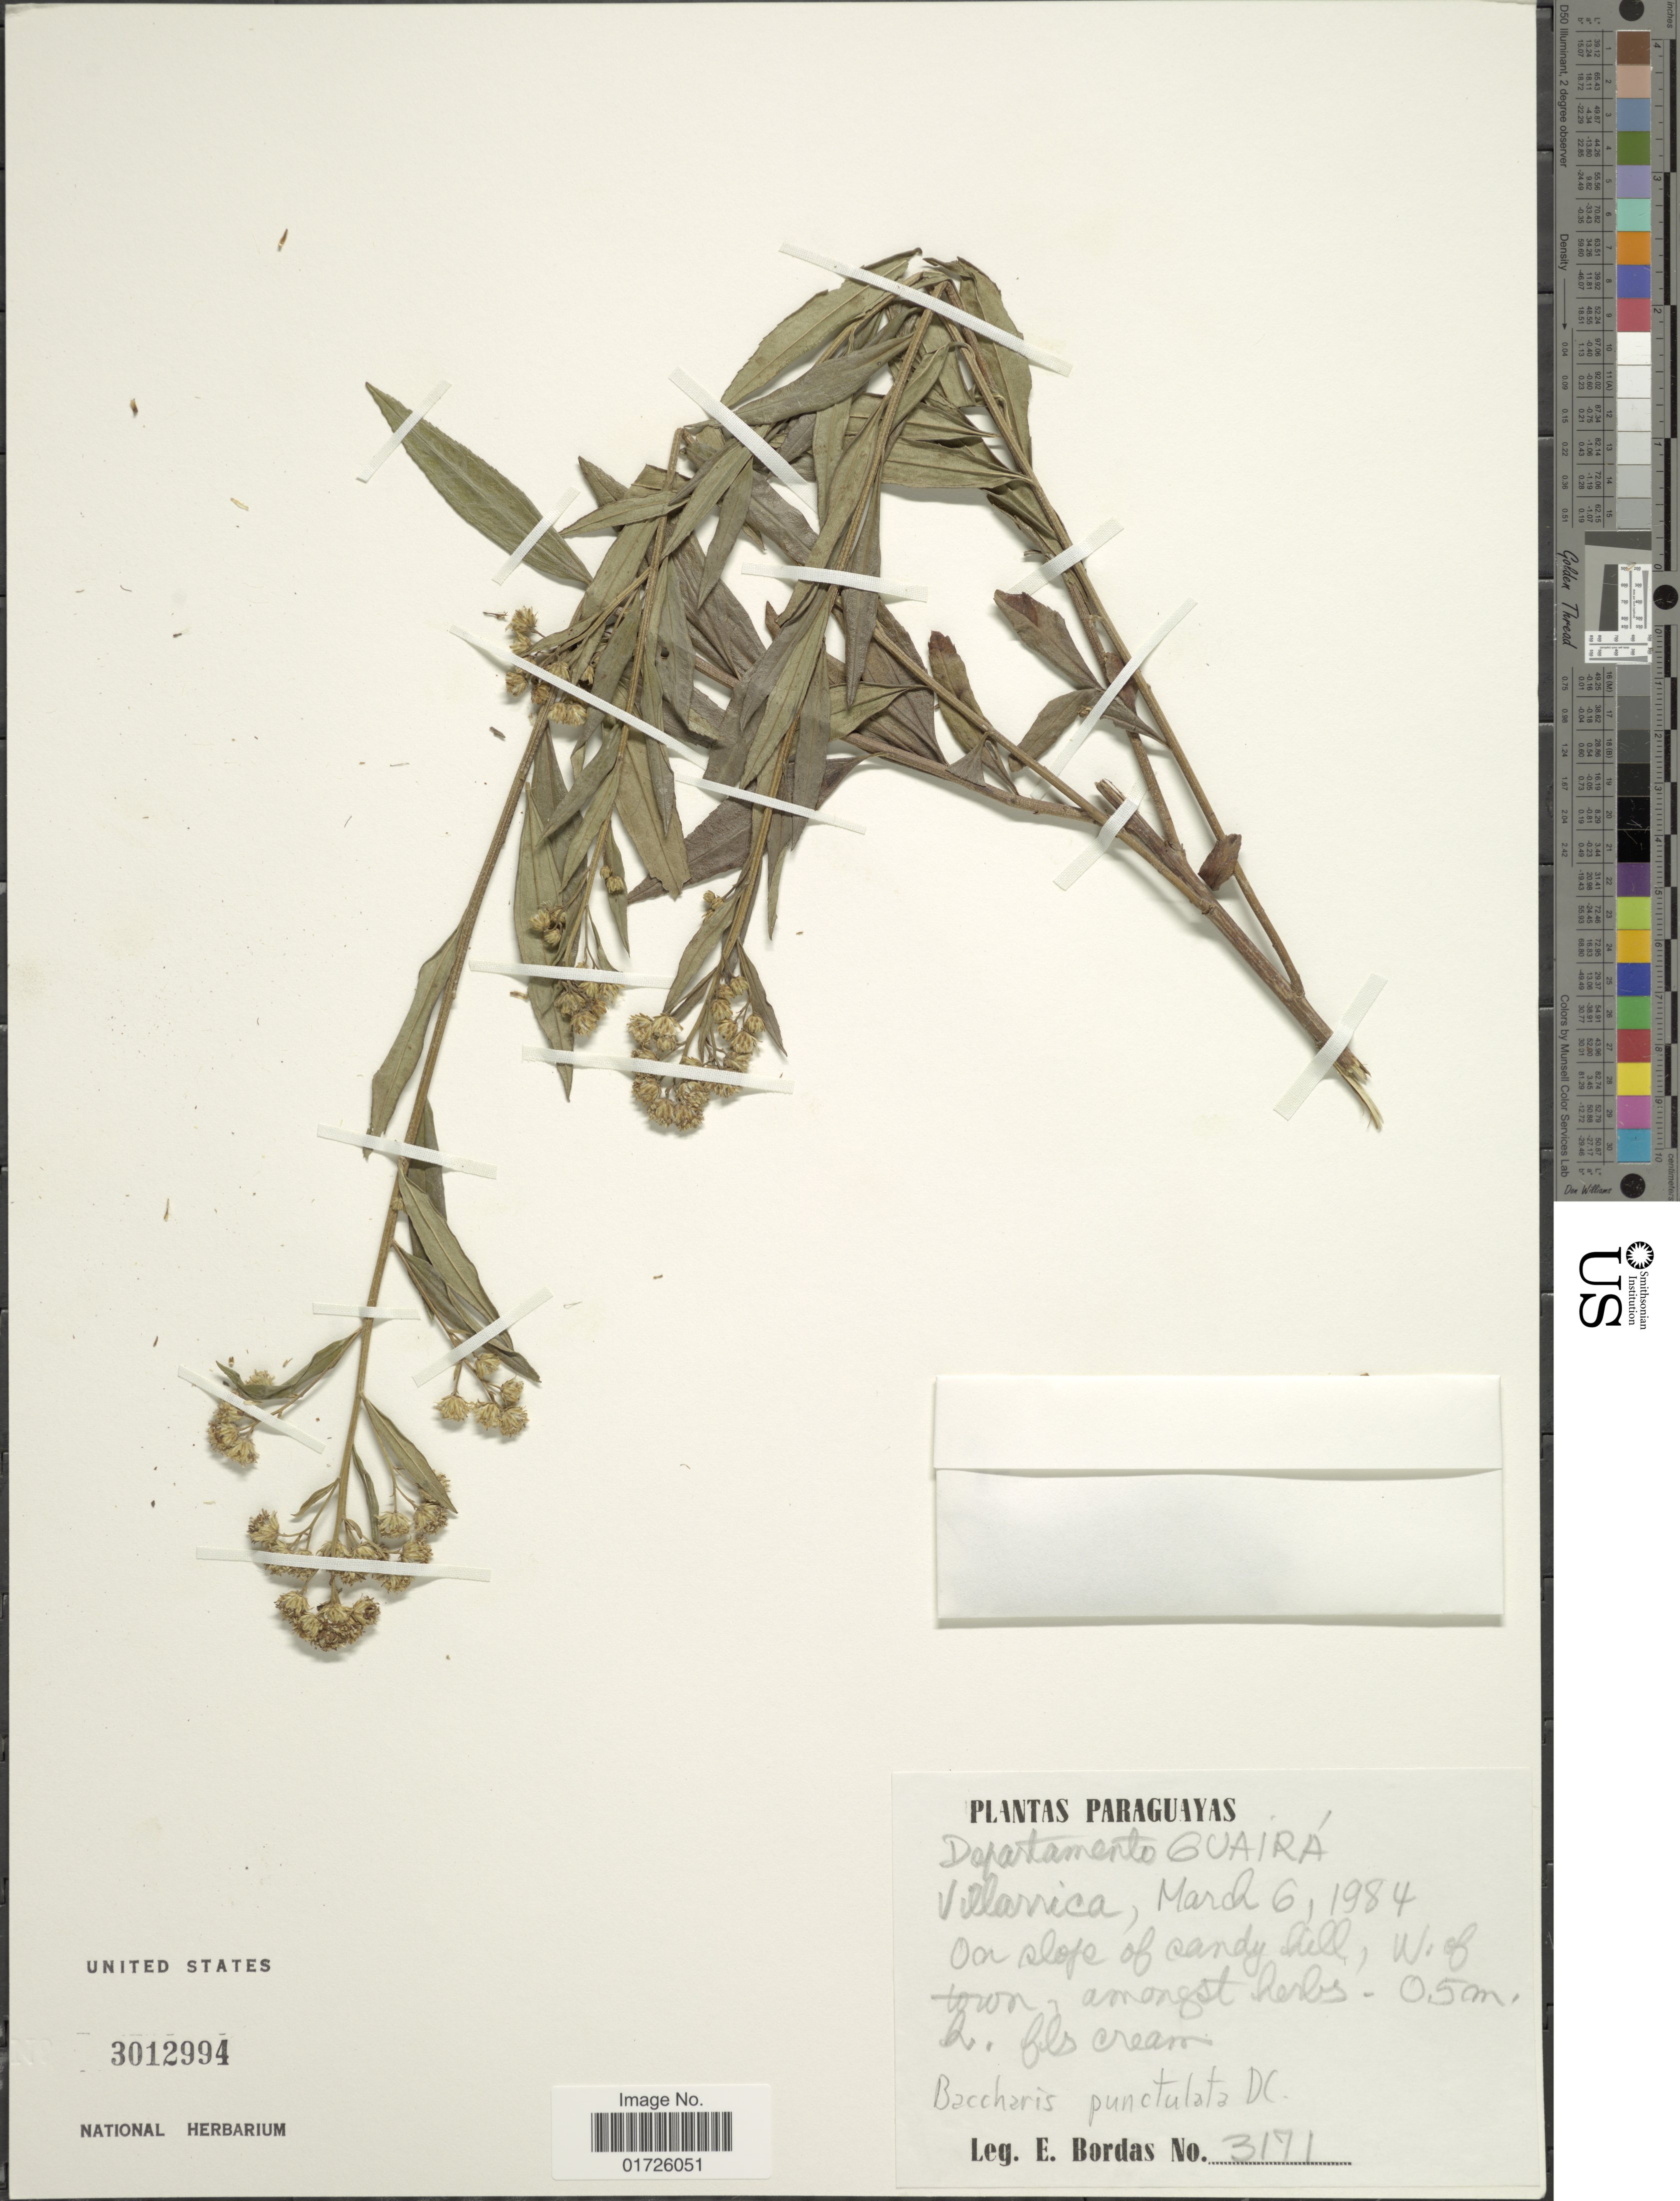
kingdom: Plantae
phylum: Tracheophyta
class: Magnoliopsida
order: Asterales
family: Asteraceae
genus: Baccharis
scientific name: Baccharis punctulata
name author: DC.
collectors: E. Bordas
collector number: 3171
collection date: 1984-03-06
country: Paraguay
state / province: Guaira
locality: Departamento Guairá. Villarrica. On slope of sandy hill, W. of town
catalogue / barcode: US 3012994